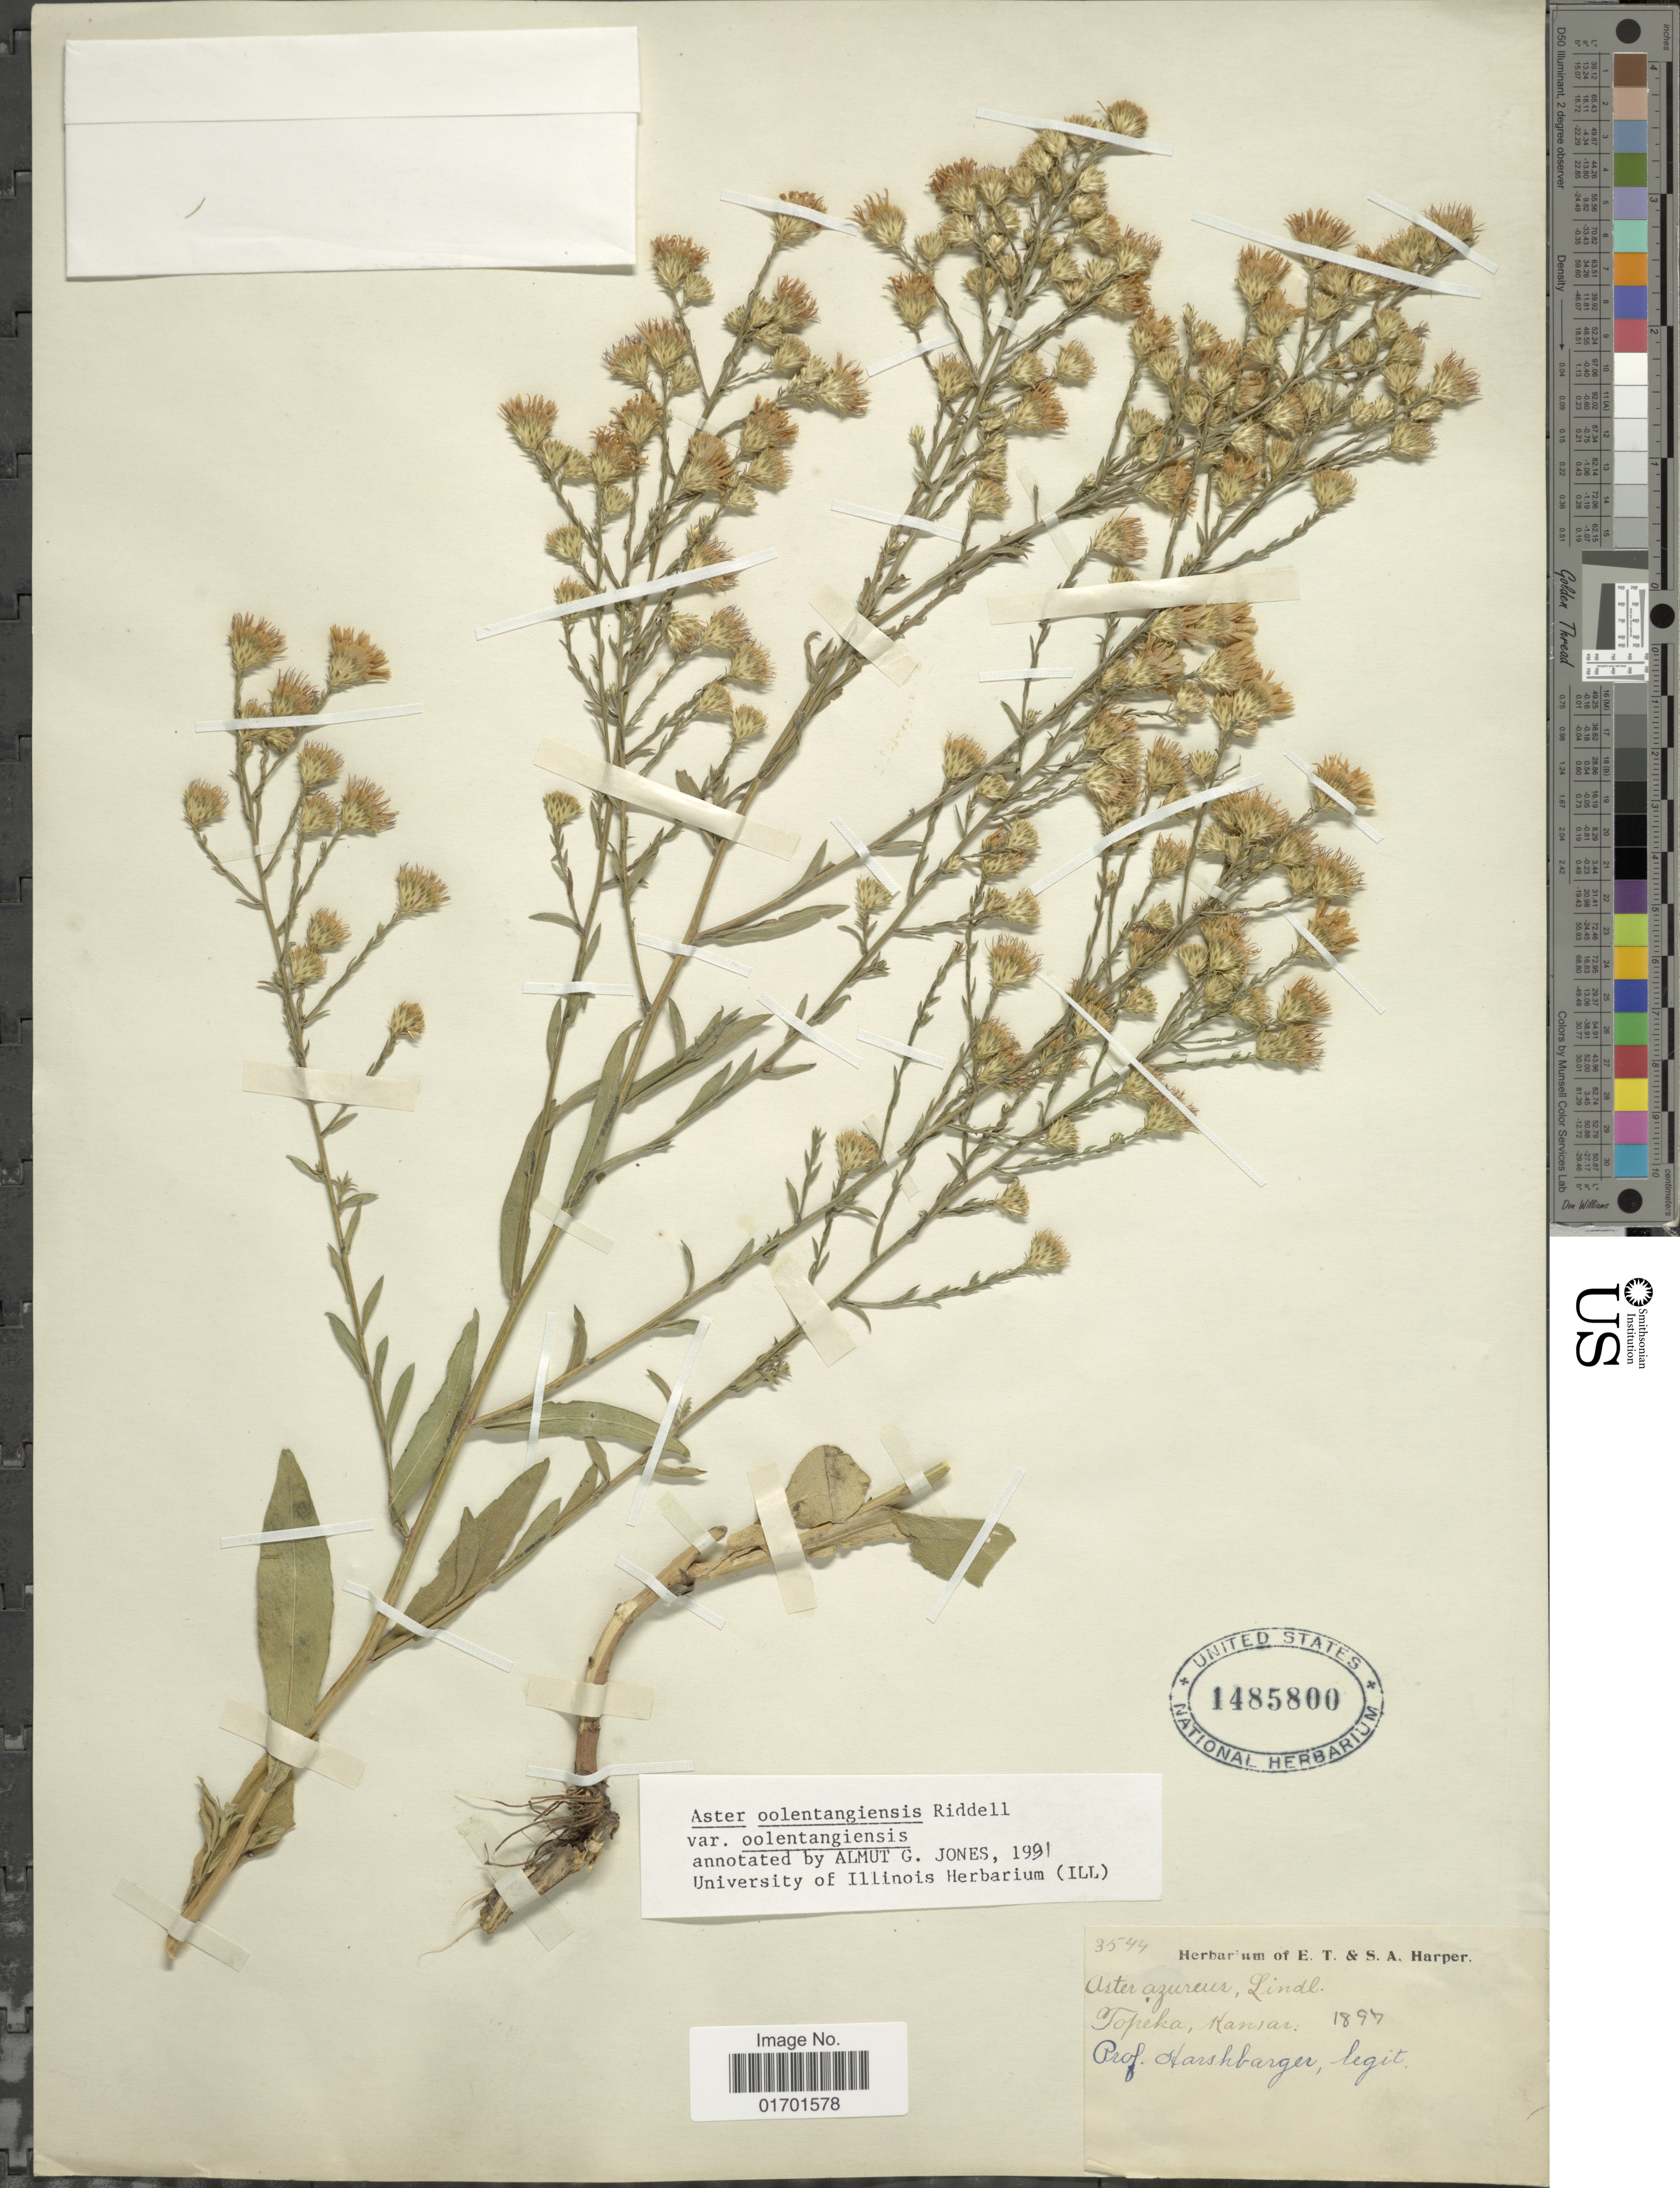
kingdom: Plantae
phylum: Tracheophyta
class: Magnoliopsida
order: Asterales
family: Asteraceae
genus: Symphyotrichum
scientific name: Symphyotrichum oolentangiense var. oolentangiense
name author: G.L. Nesom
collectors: Harshberger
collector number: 3544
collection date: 1897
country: United States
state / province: Kansas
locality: Topeka.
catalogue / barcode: US 1485800